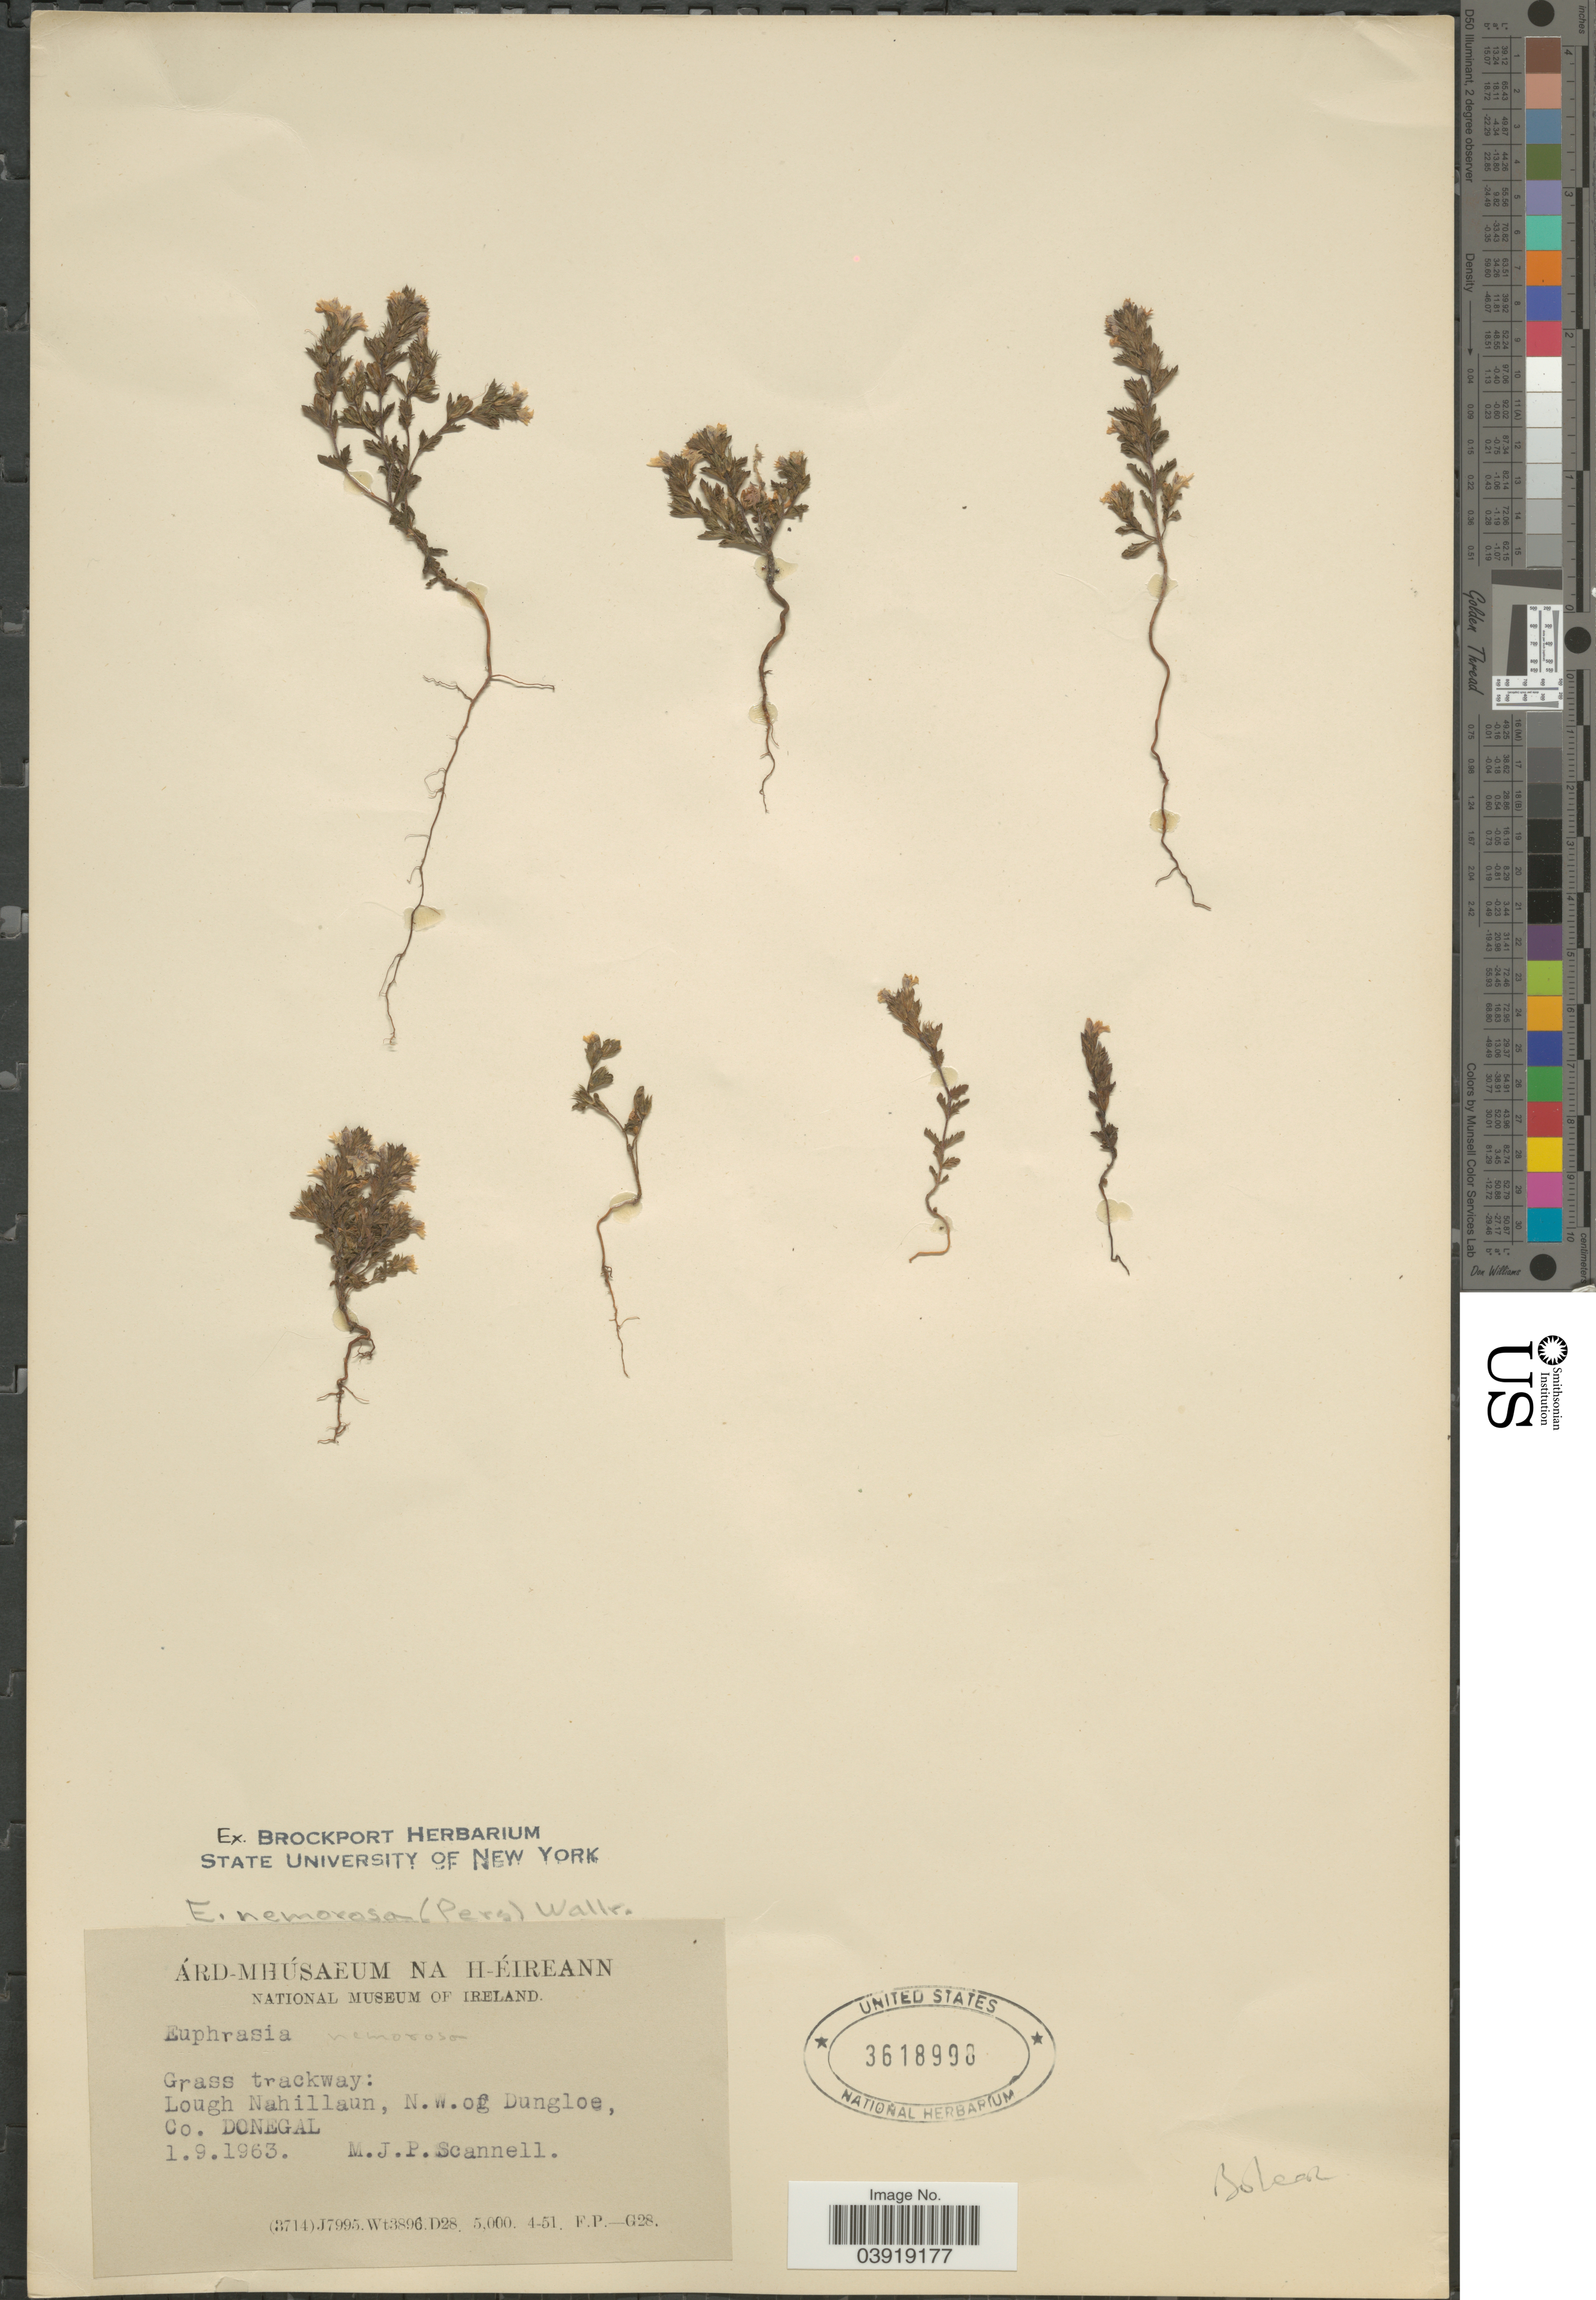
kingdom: Plantae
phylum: Tracheophyta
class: Magnoliopsida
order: Lamiales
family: Orobanchaceae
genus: Euphrasia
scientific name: Euphrasia nemorosa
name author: (Pers.) Wallr.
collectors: M. Scannell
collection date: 1963-09-01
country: Ireland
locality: Grass trackway: Lough Nahillaun, N.W. of Dungloe, Co. Donegal.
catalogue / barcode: US 3618998